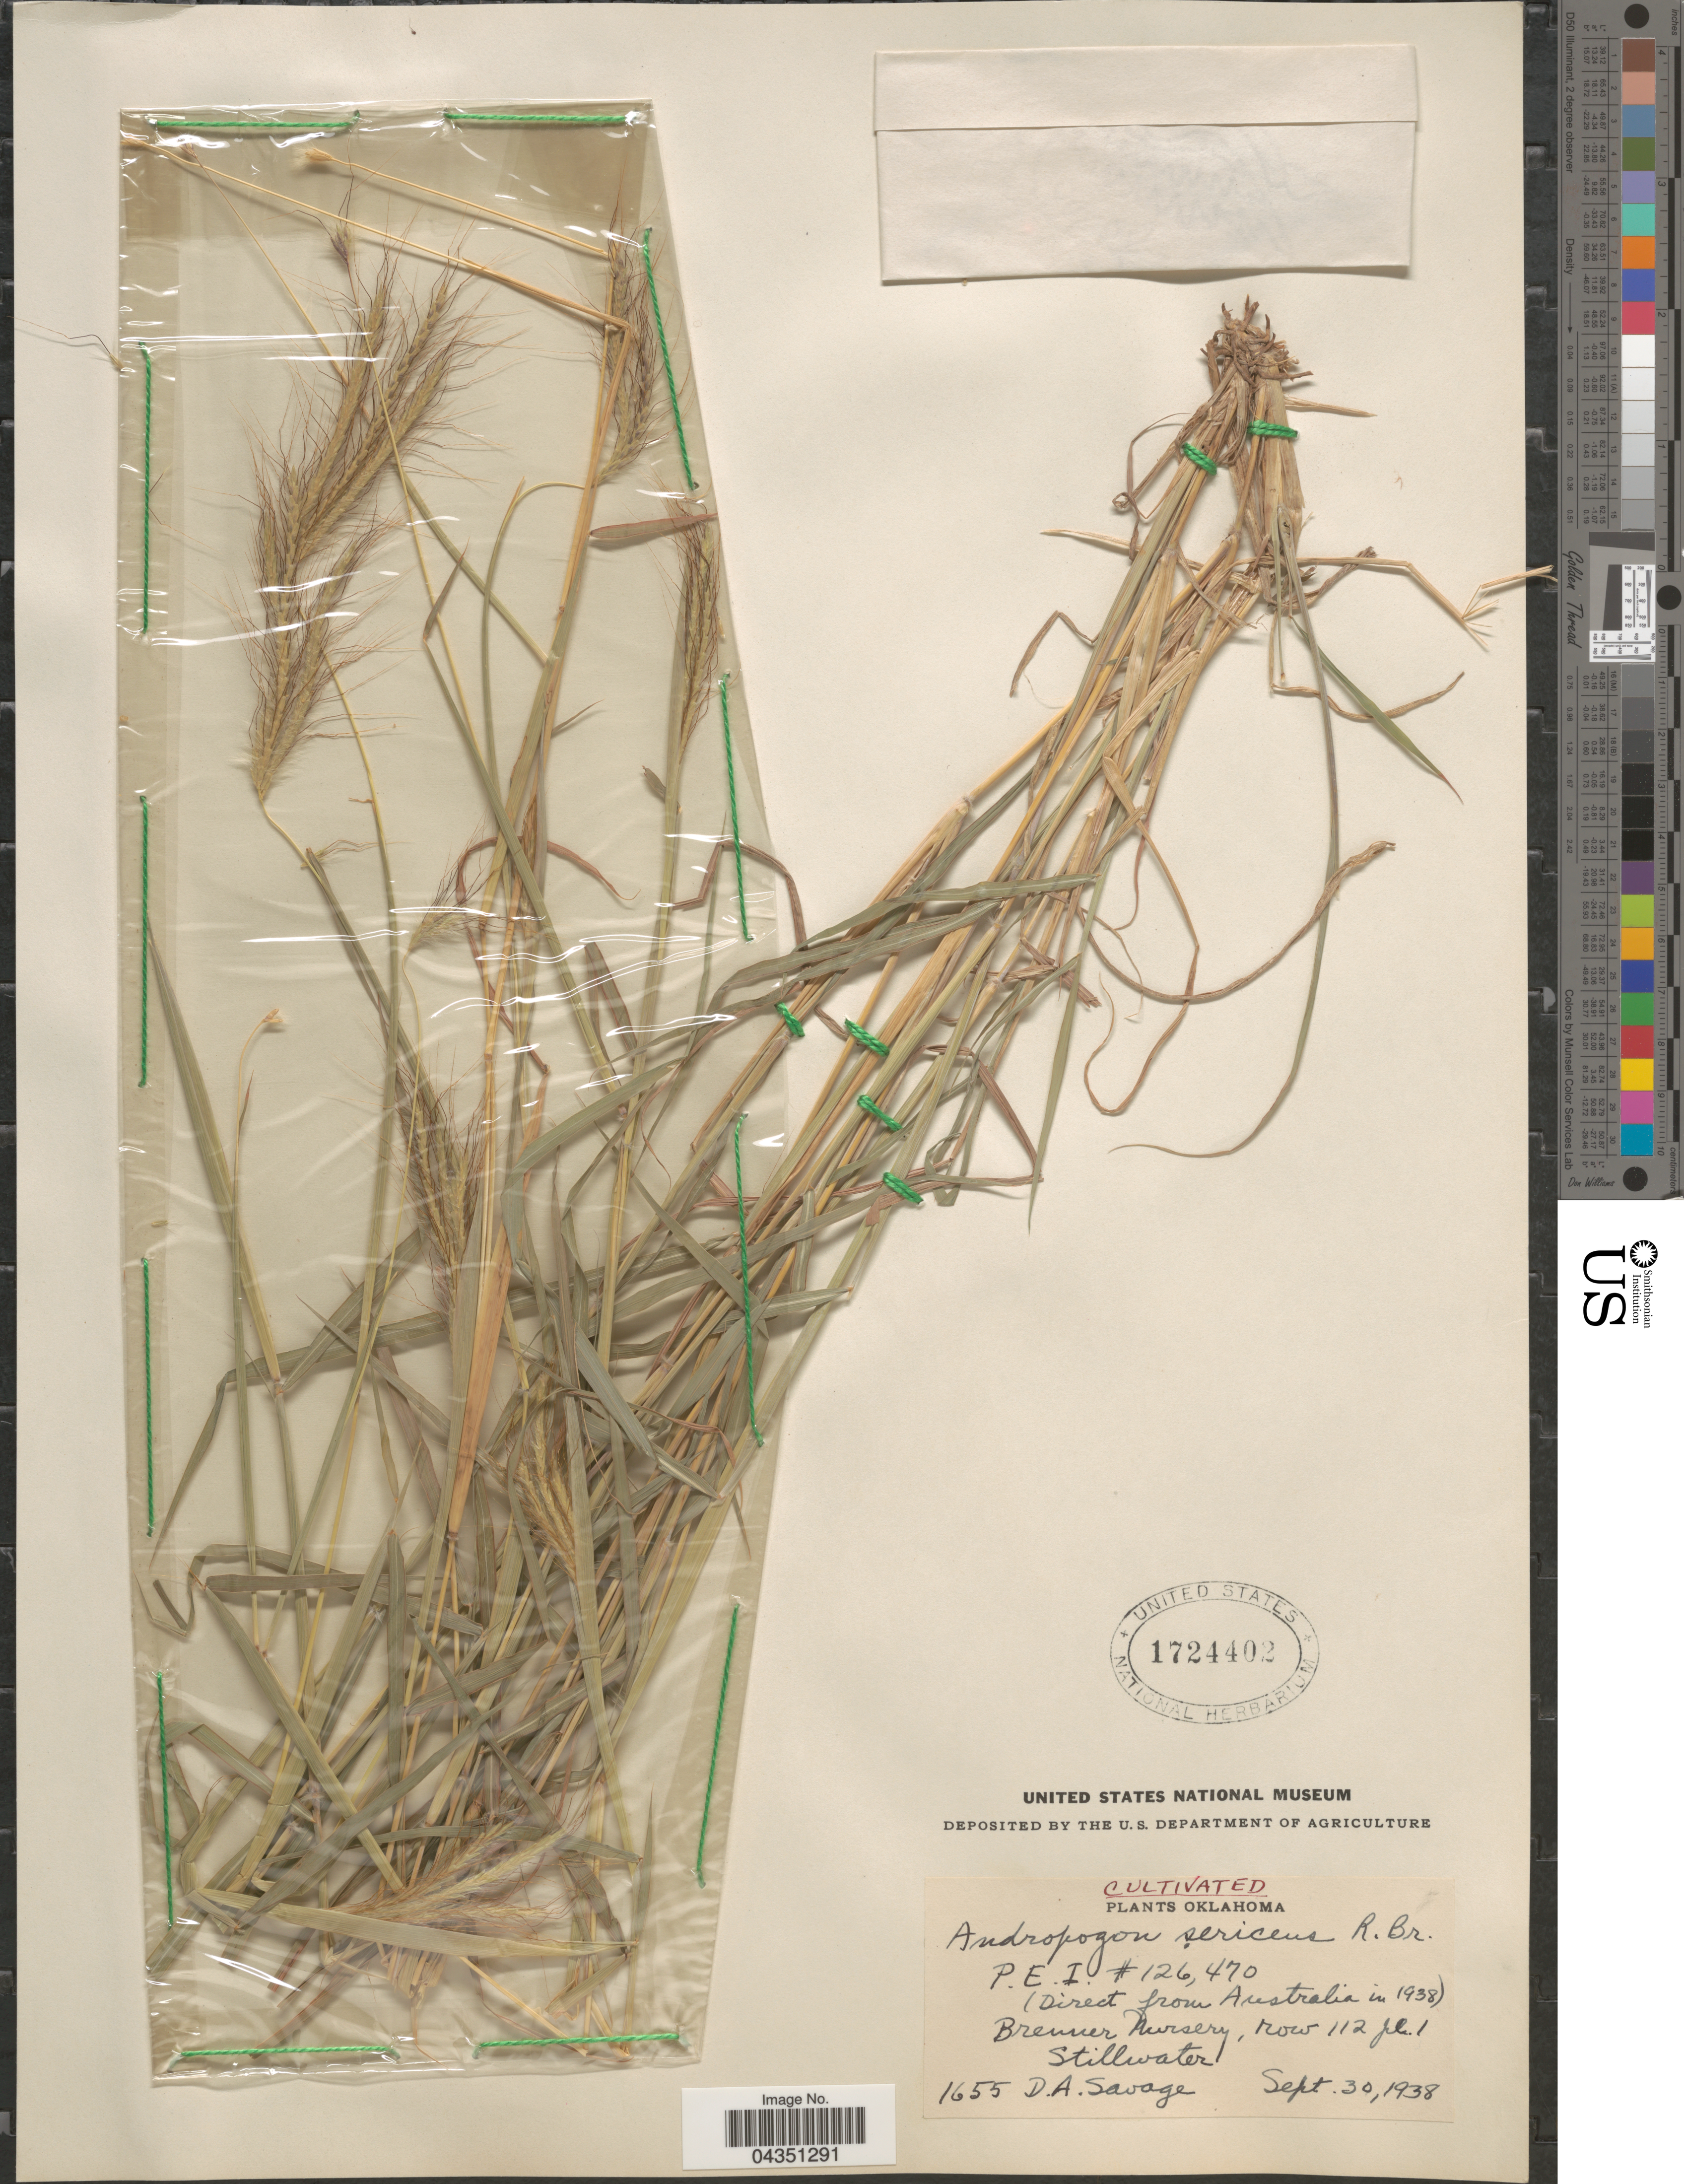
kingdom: Plantae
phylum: Tracheophyta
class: Liliopsida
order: Poales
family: Poaceae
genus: Dichanthium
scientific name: Dichanthium sericeum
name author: (R. Br.) A. Camus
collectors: D. Savage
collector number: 1655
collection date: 1938-09-30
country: United States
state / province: Oklahoma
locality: Brenner Nursery, row 112 pl. 1 Stillwater.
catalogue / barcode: US 1724402